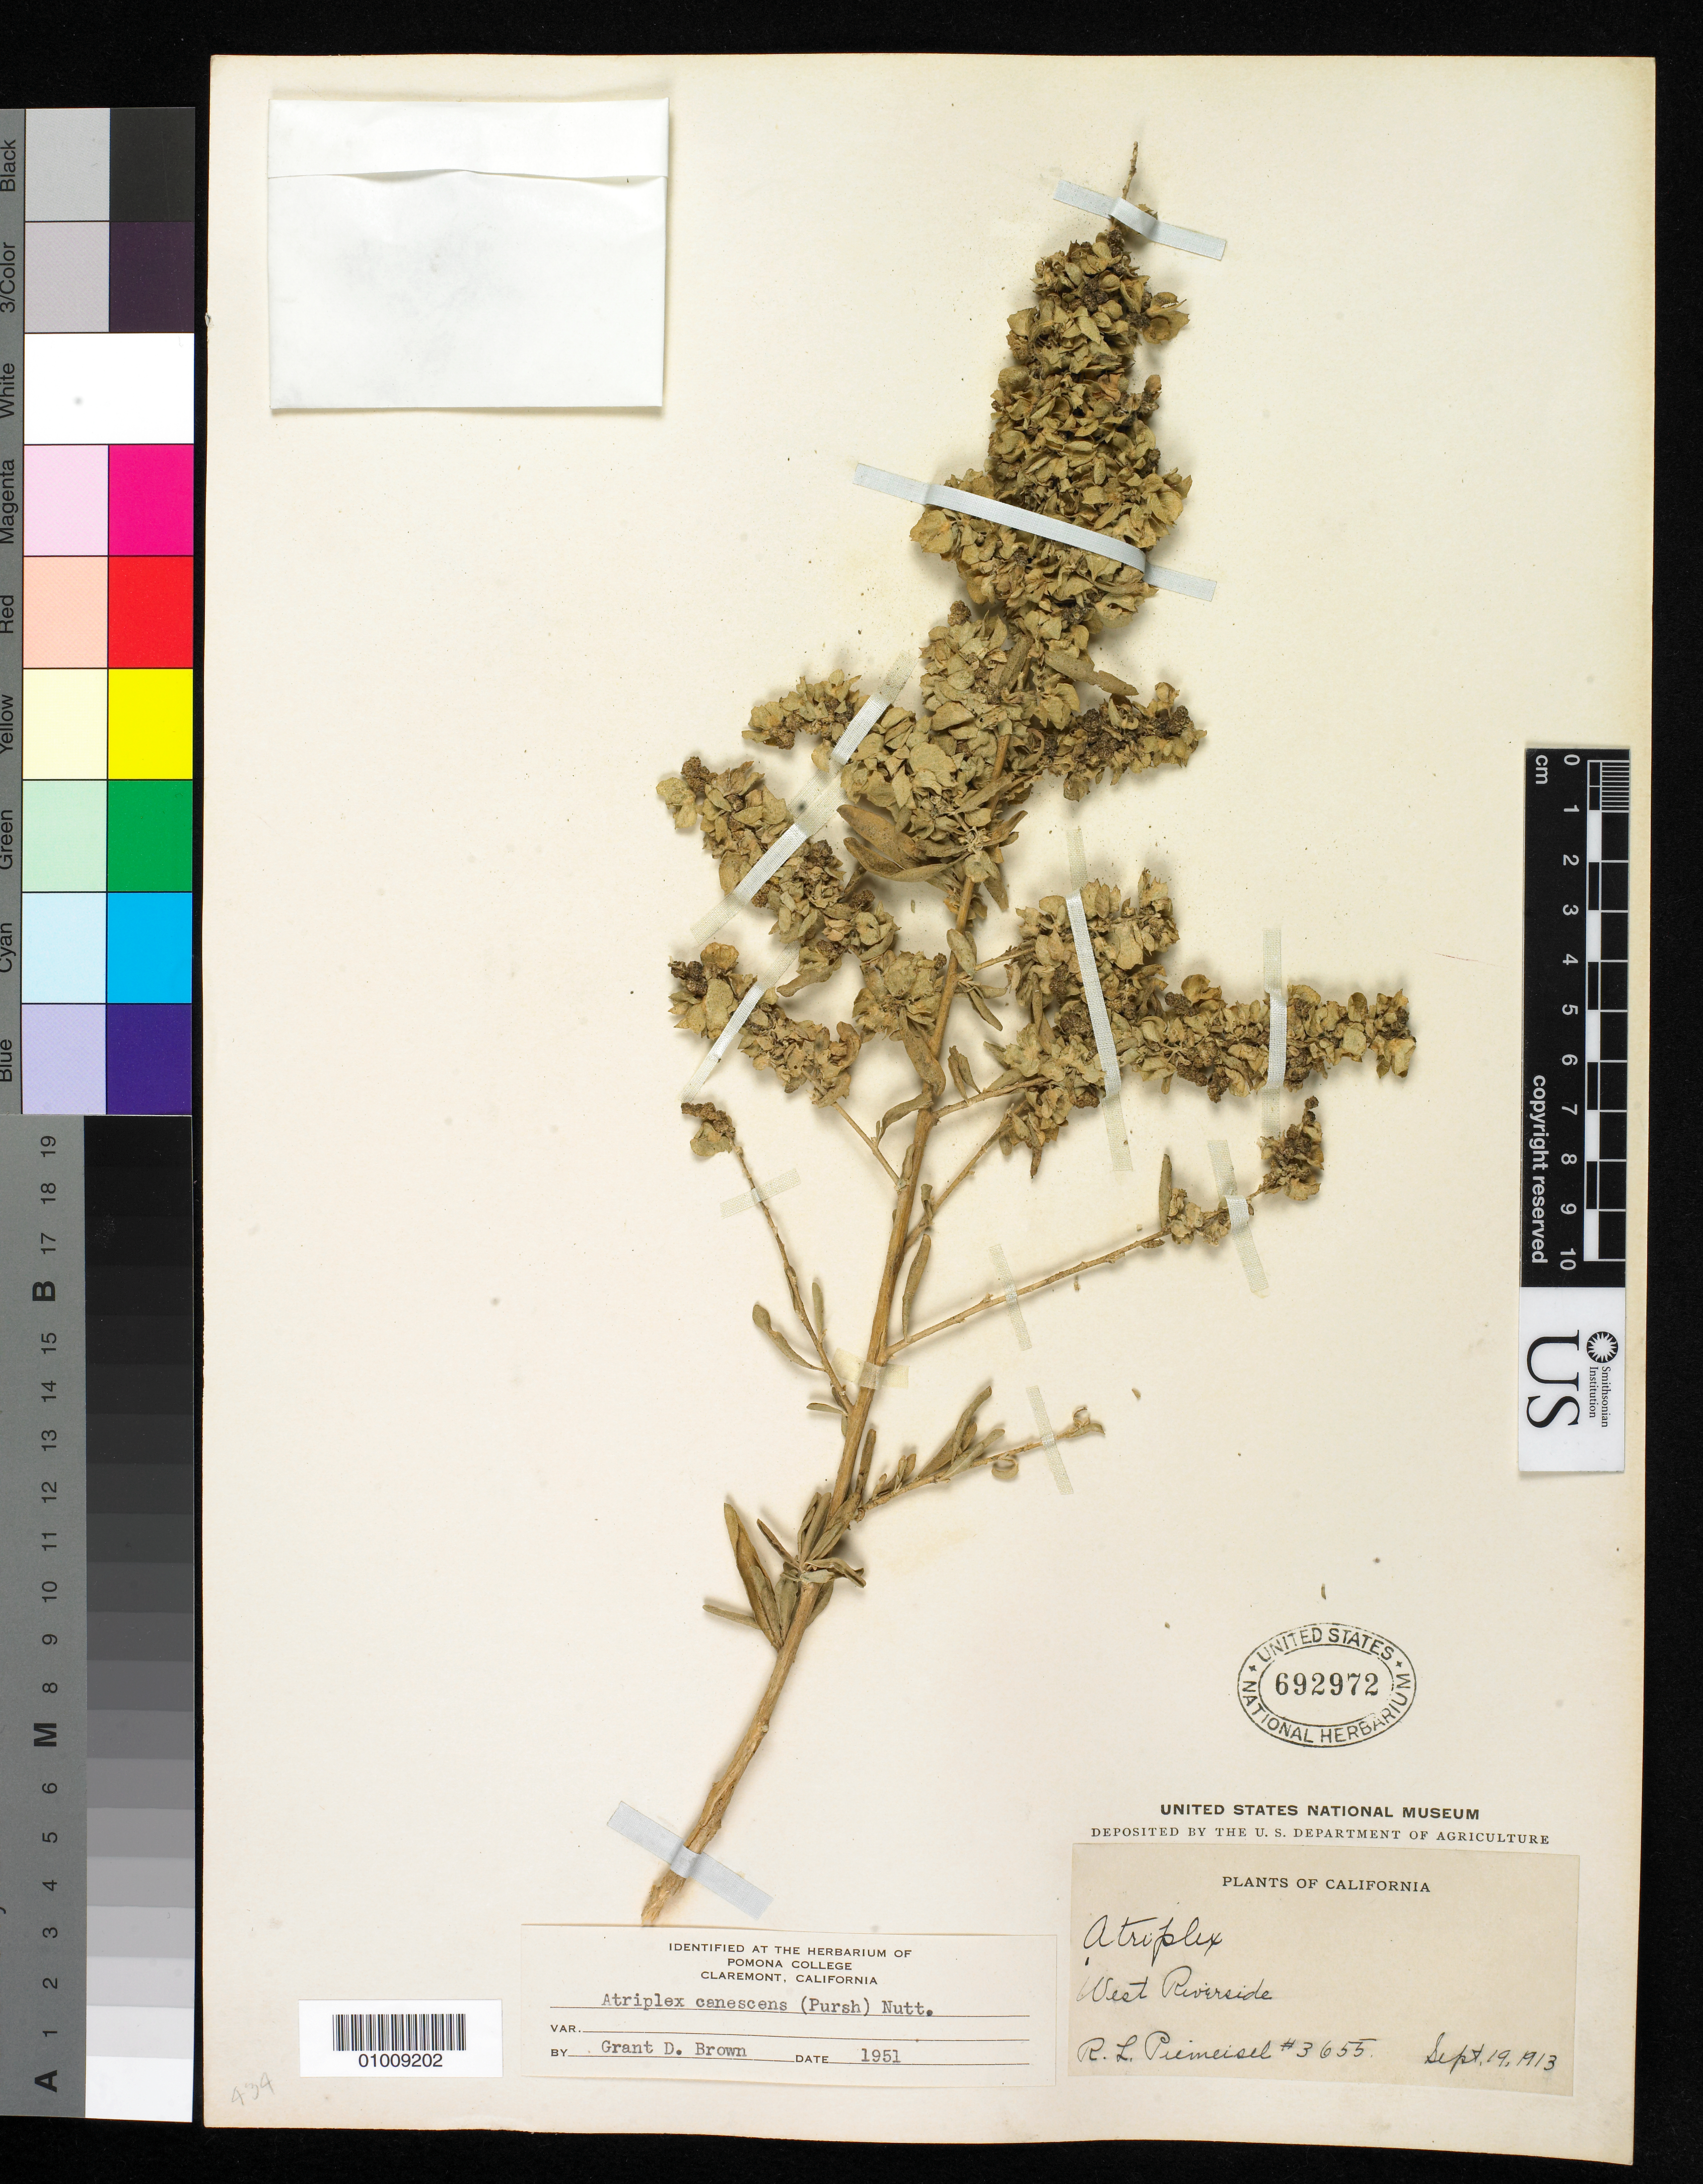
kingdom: Plantae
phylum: Tracheophyta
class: Magnoliopsida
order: Caryophyllales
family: Amaranthaceae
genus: Atriplex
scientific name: Atriplex canescens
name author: (Pursh) Nutt.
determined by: Brown, G. D.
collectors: R. Piemeisel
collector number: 36655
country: United States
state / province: California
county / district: Riverside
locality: West Riverside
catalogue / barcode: US 692972